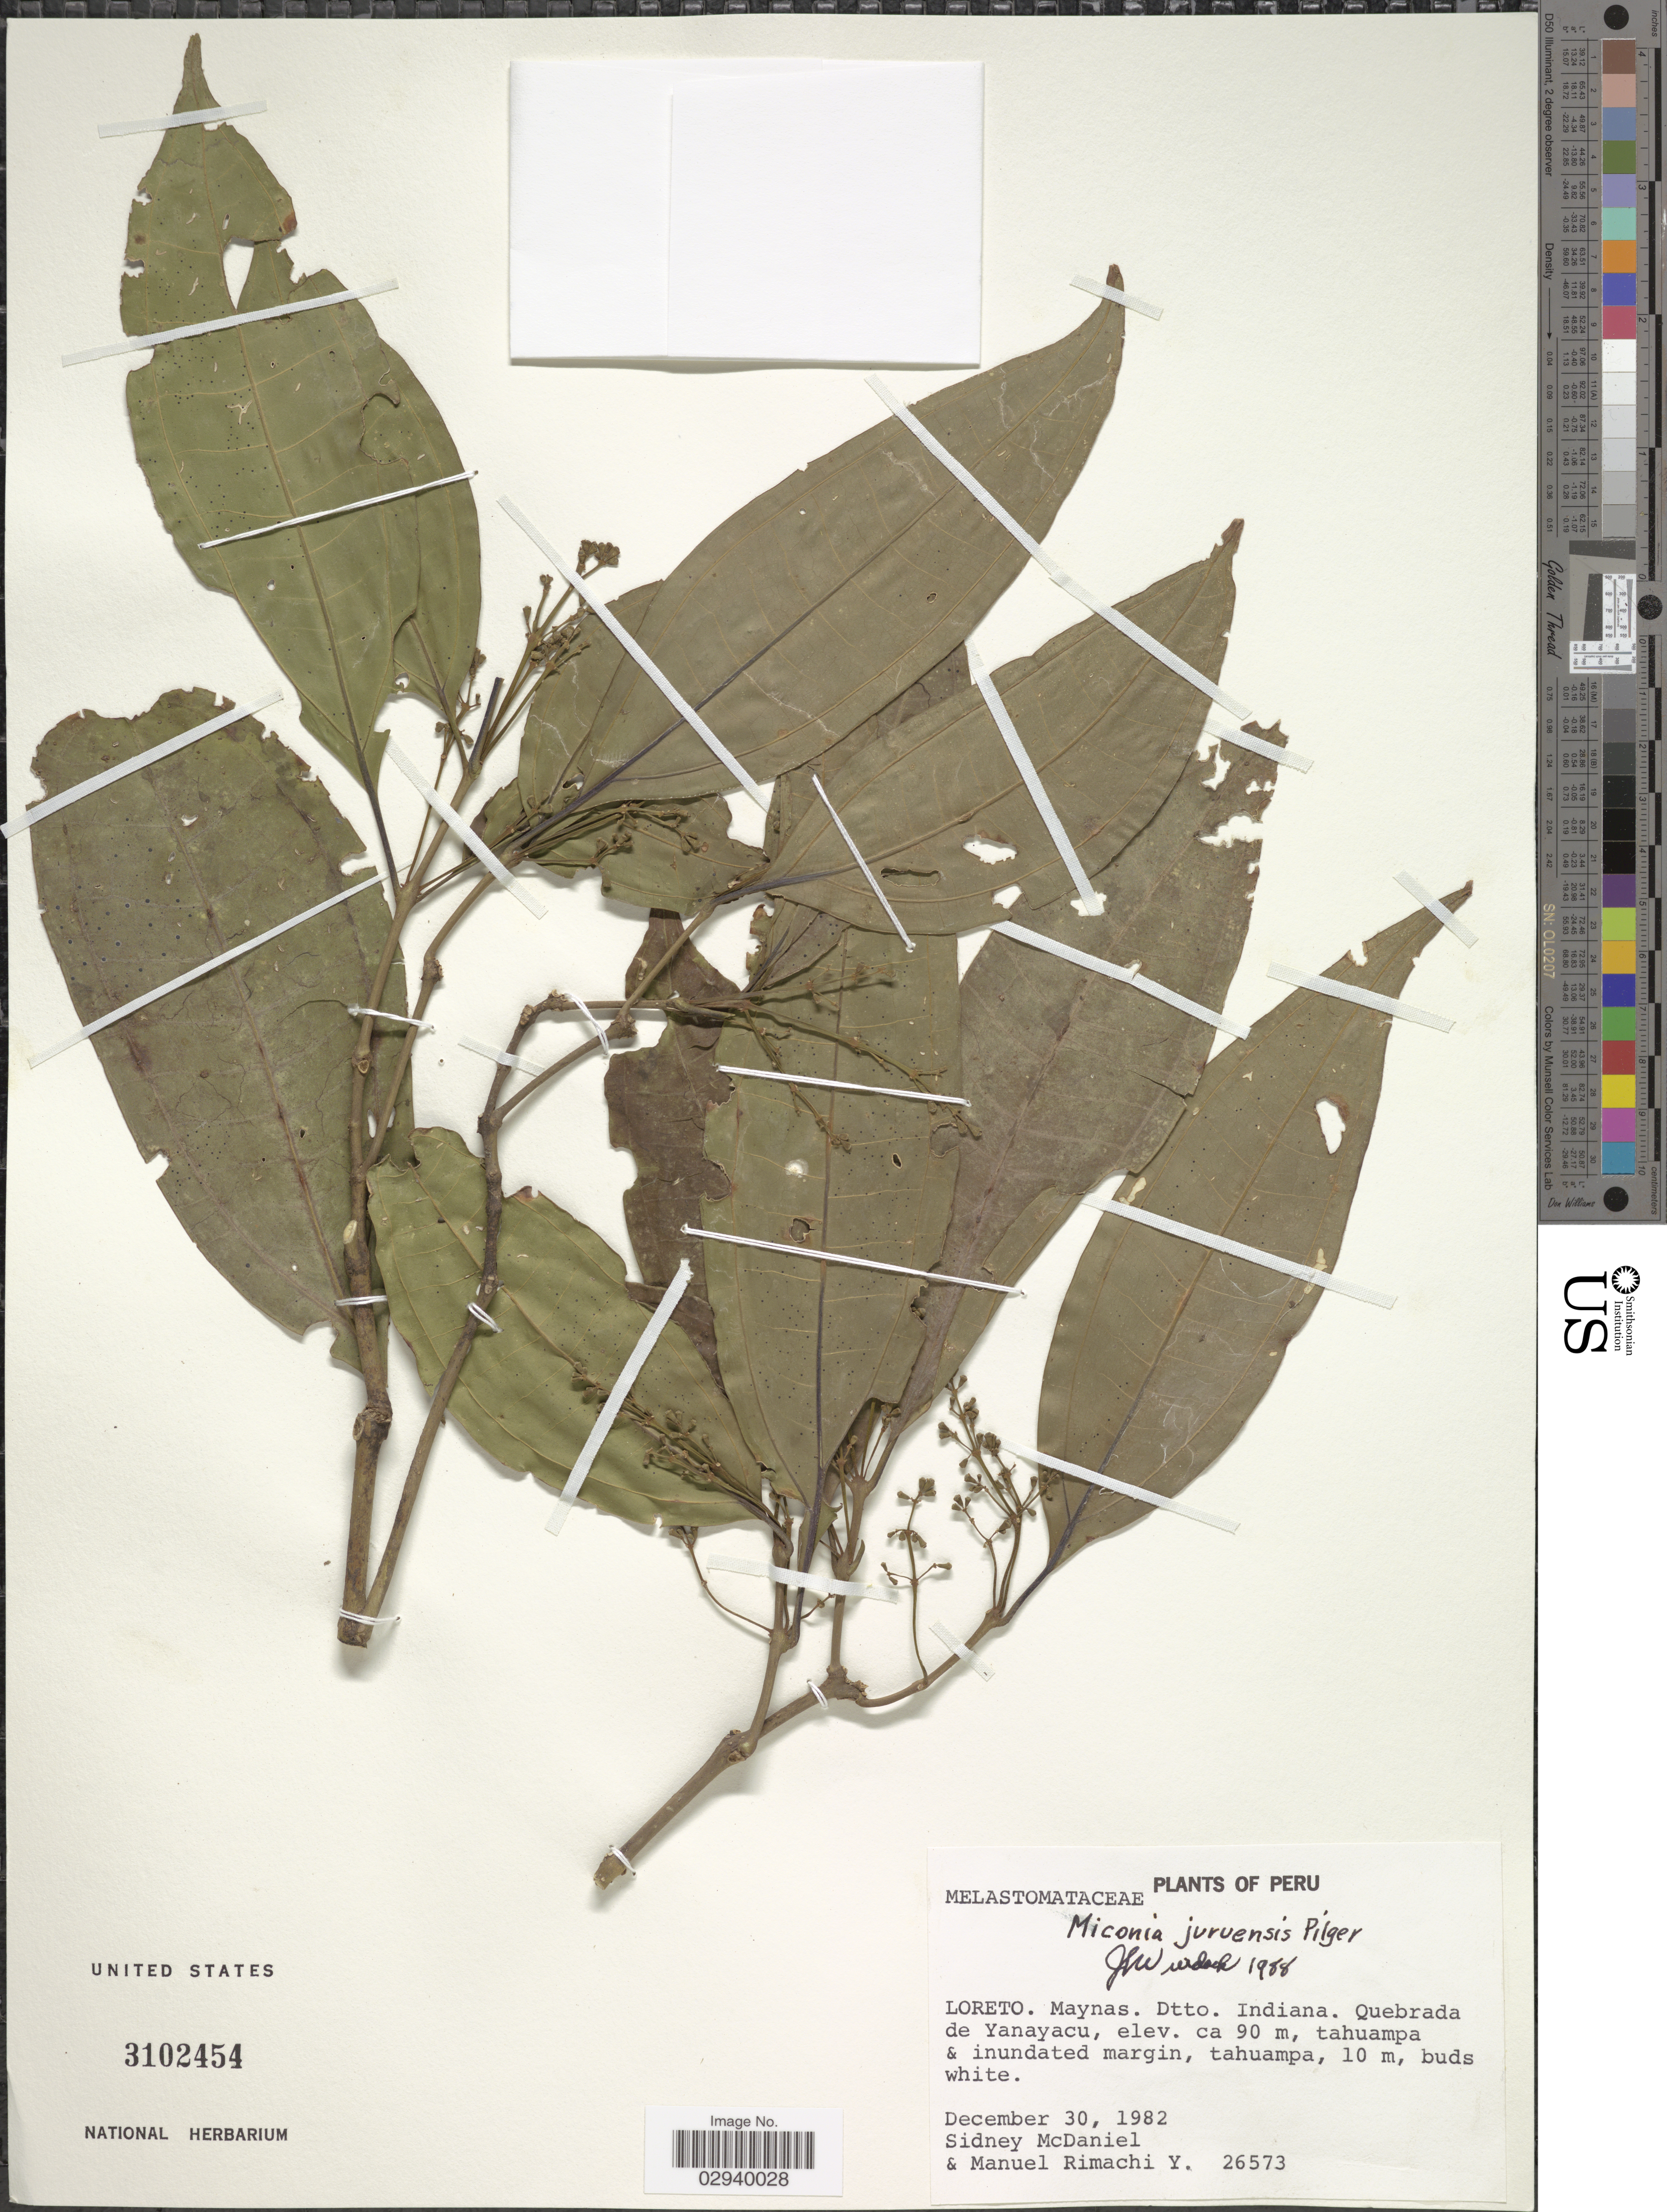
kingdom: Plantae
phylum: Tracheophyta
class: Magnoliopsida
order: Myrtales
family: Melastomataceae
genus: Miconia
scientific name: Miconia juruensis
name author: Pilg.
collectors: S. McDaniel & M. Rimachi Y.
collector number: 26573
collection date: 1982-12-30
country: Peru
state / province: Loreto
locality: Maynas: Dtto. Indiana. Quebrada de Yanayacu.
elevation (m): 90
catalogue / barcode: US 3102454